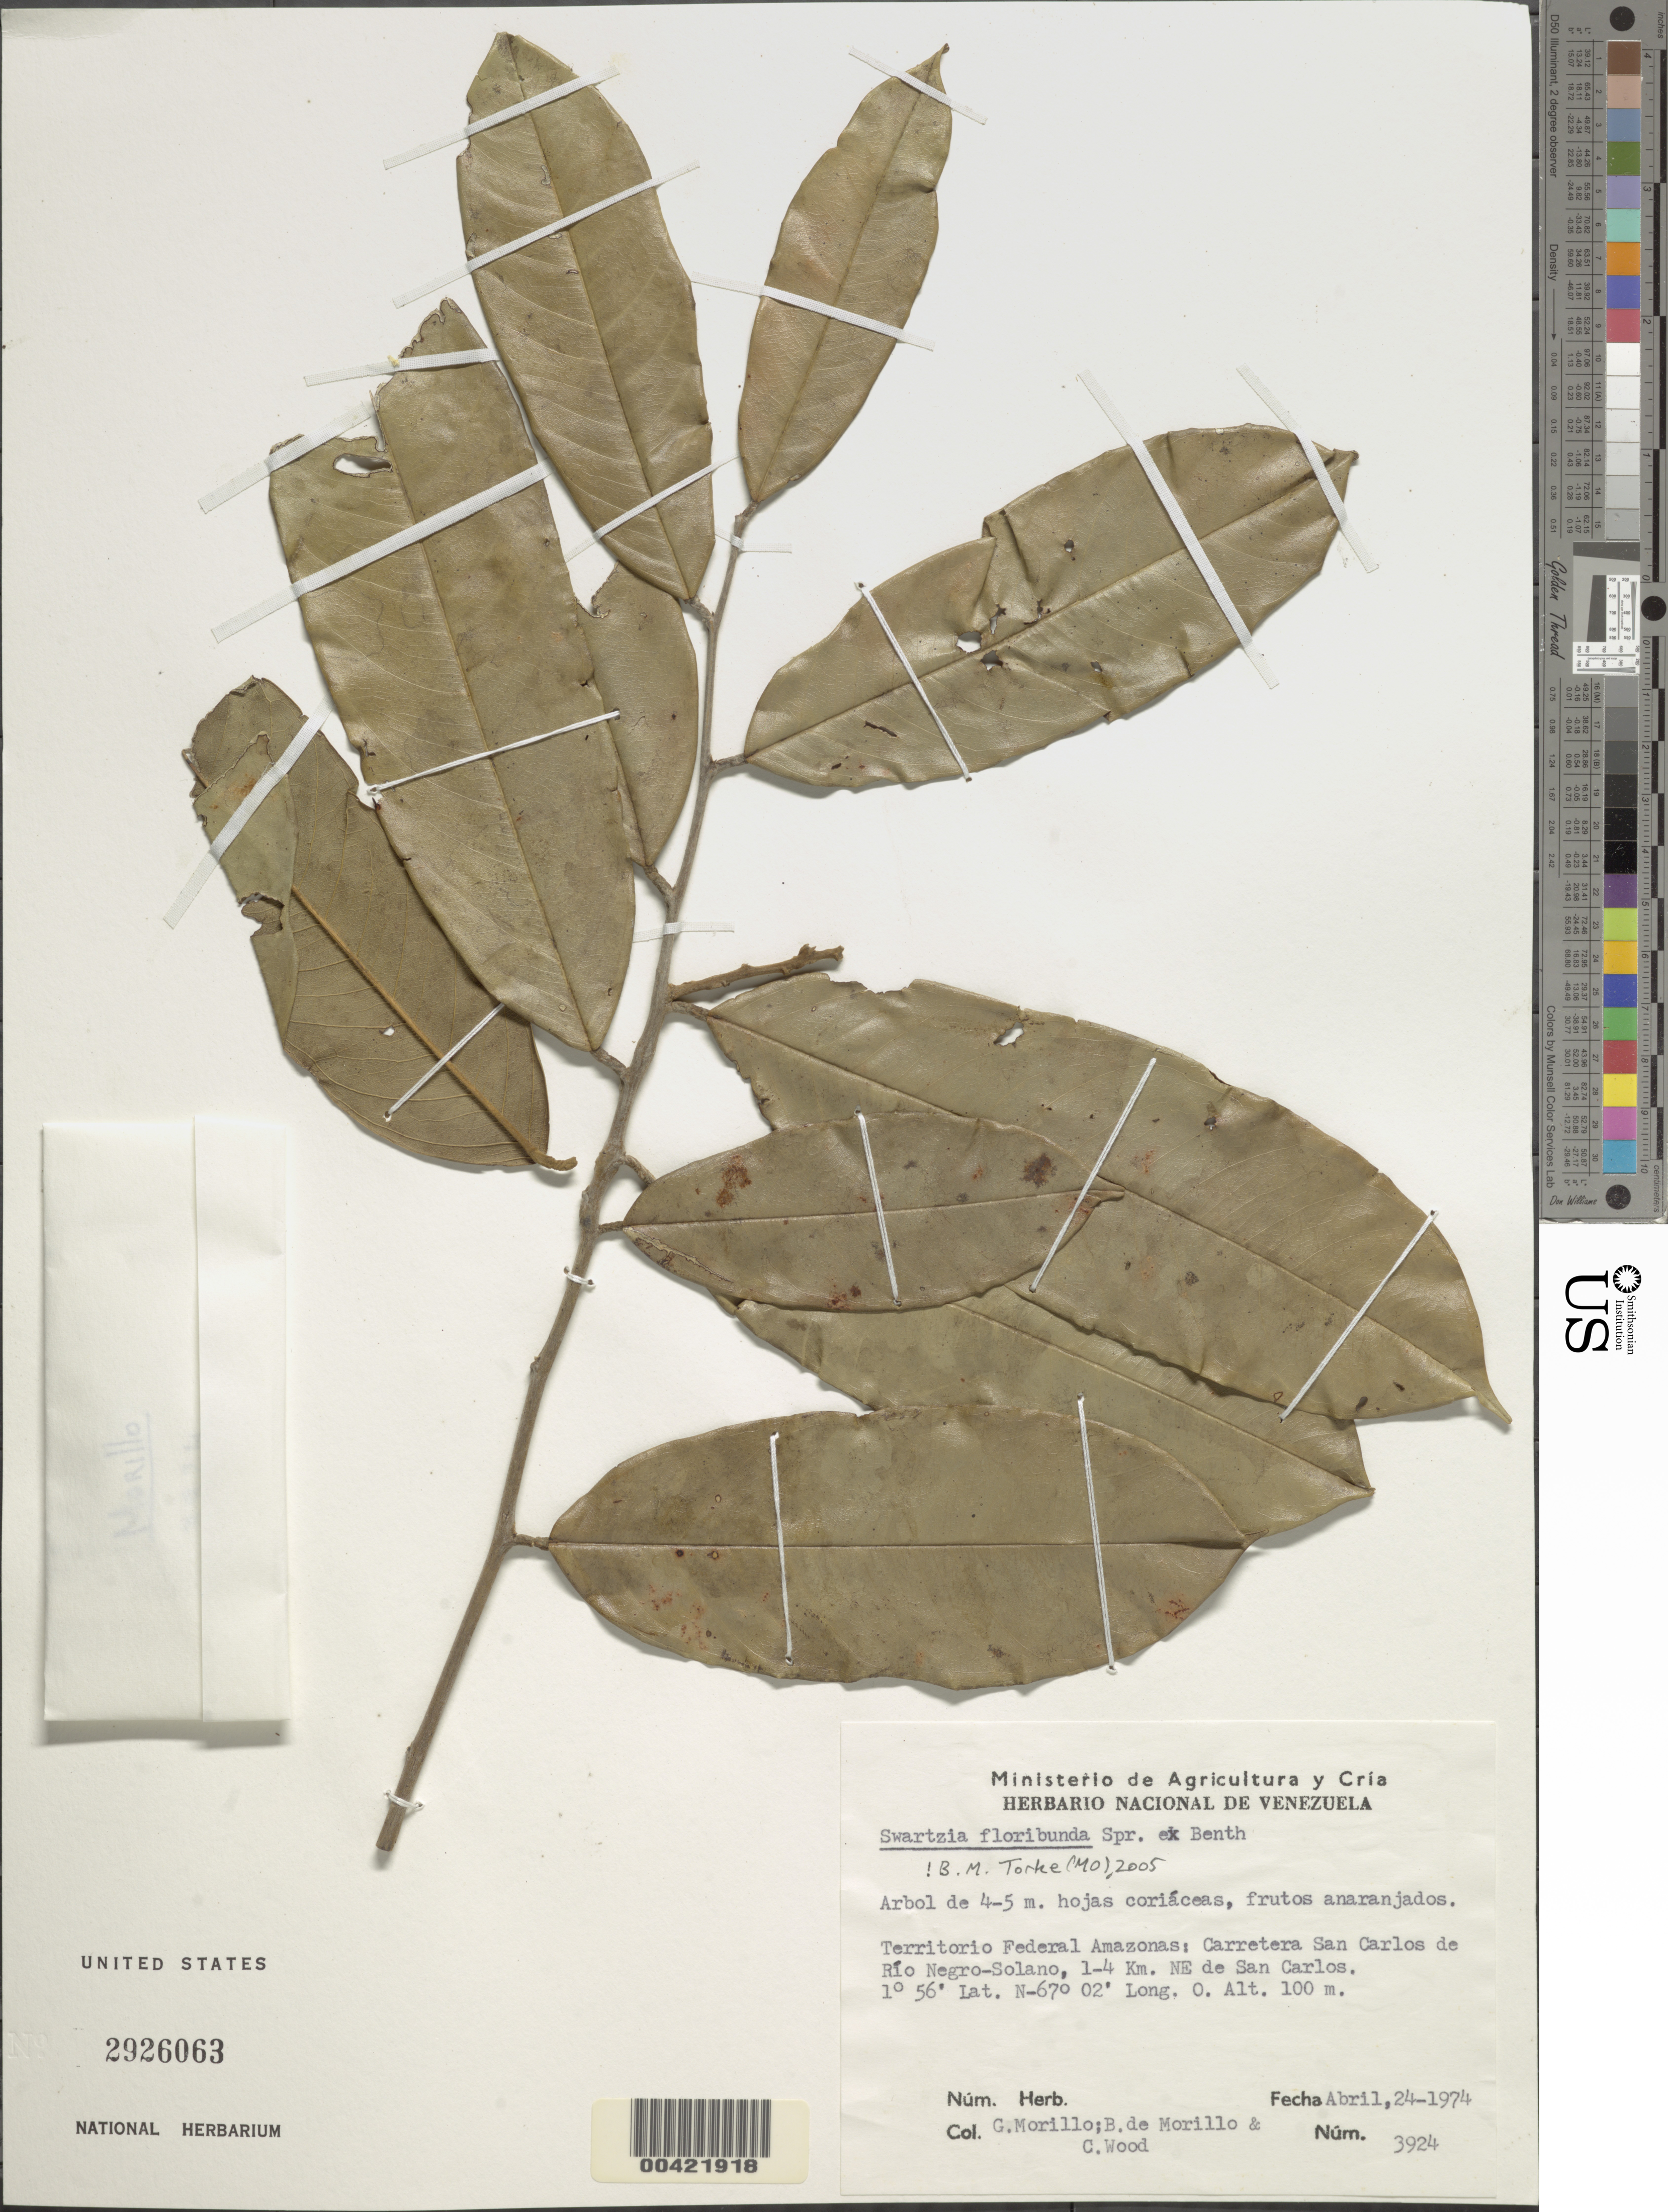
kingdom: Plantae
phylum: Tracheophyta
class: Magnoliopsida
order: Fabales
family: Fabaceae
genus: Swartzia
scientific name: Swartzia floribunda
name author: Spruce ex Benth.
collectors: G. N. Morillo, B. Morillo & C. Wood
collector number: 3924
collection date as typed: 24 Apr 1974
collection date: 1974-04-24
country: Venezuela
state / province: Amazonas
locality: San carlos, 1-4 km ne of; carretera san carlos de rio negro - solano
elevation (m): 100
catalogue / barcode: US 2926063